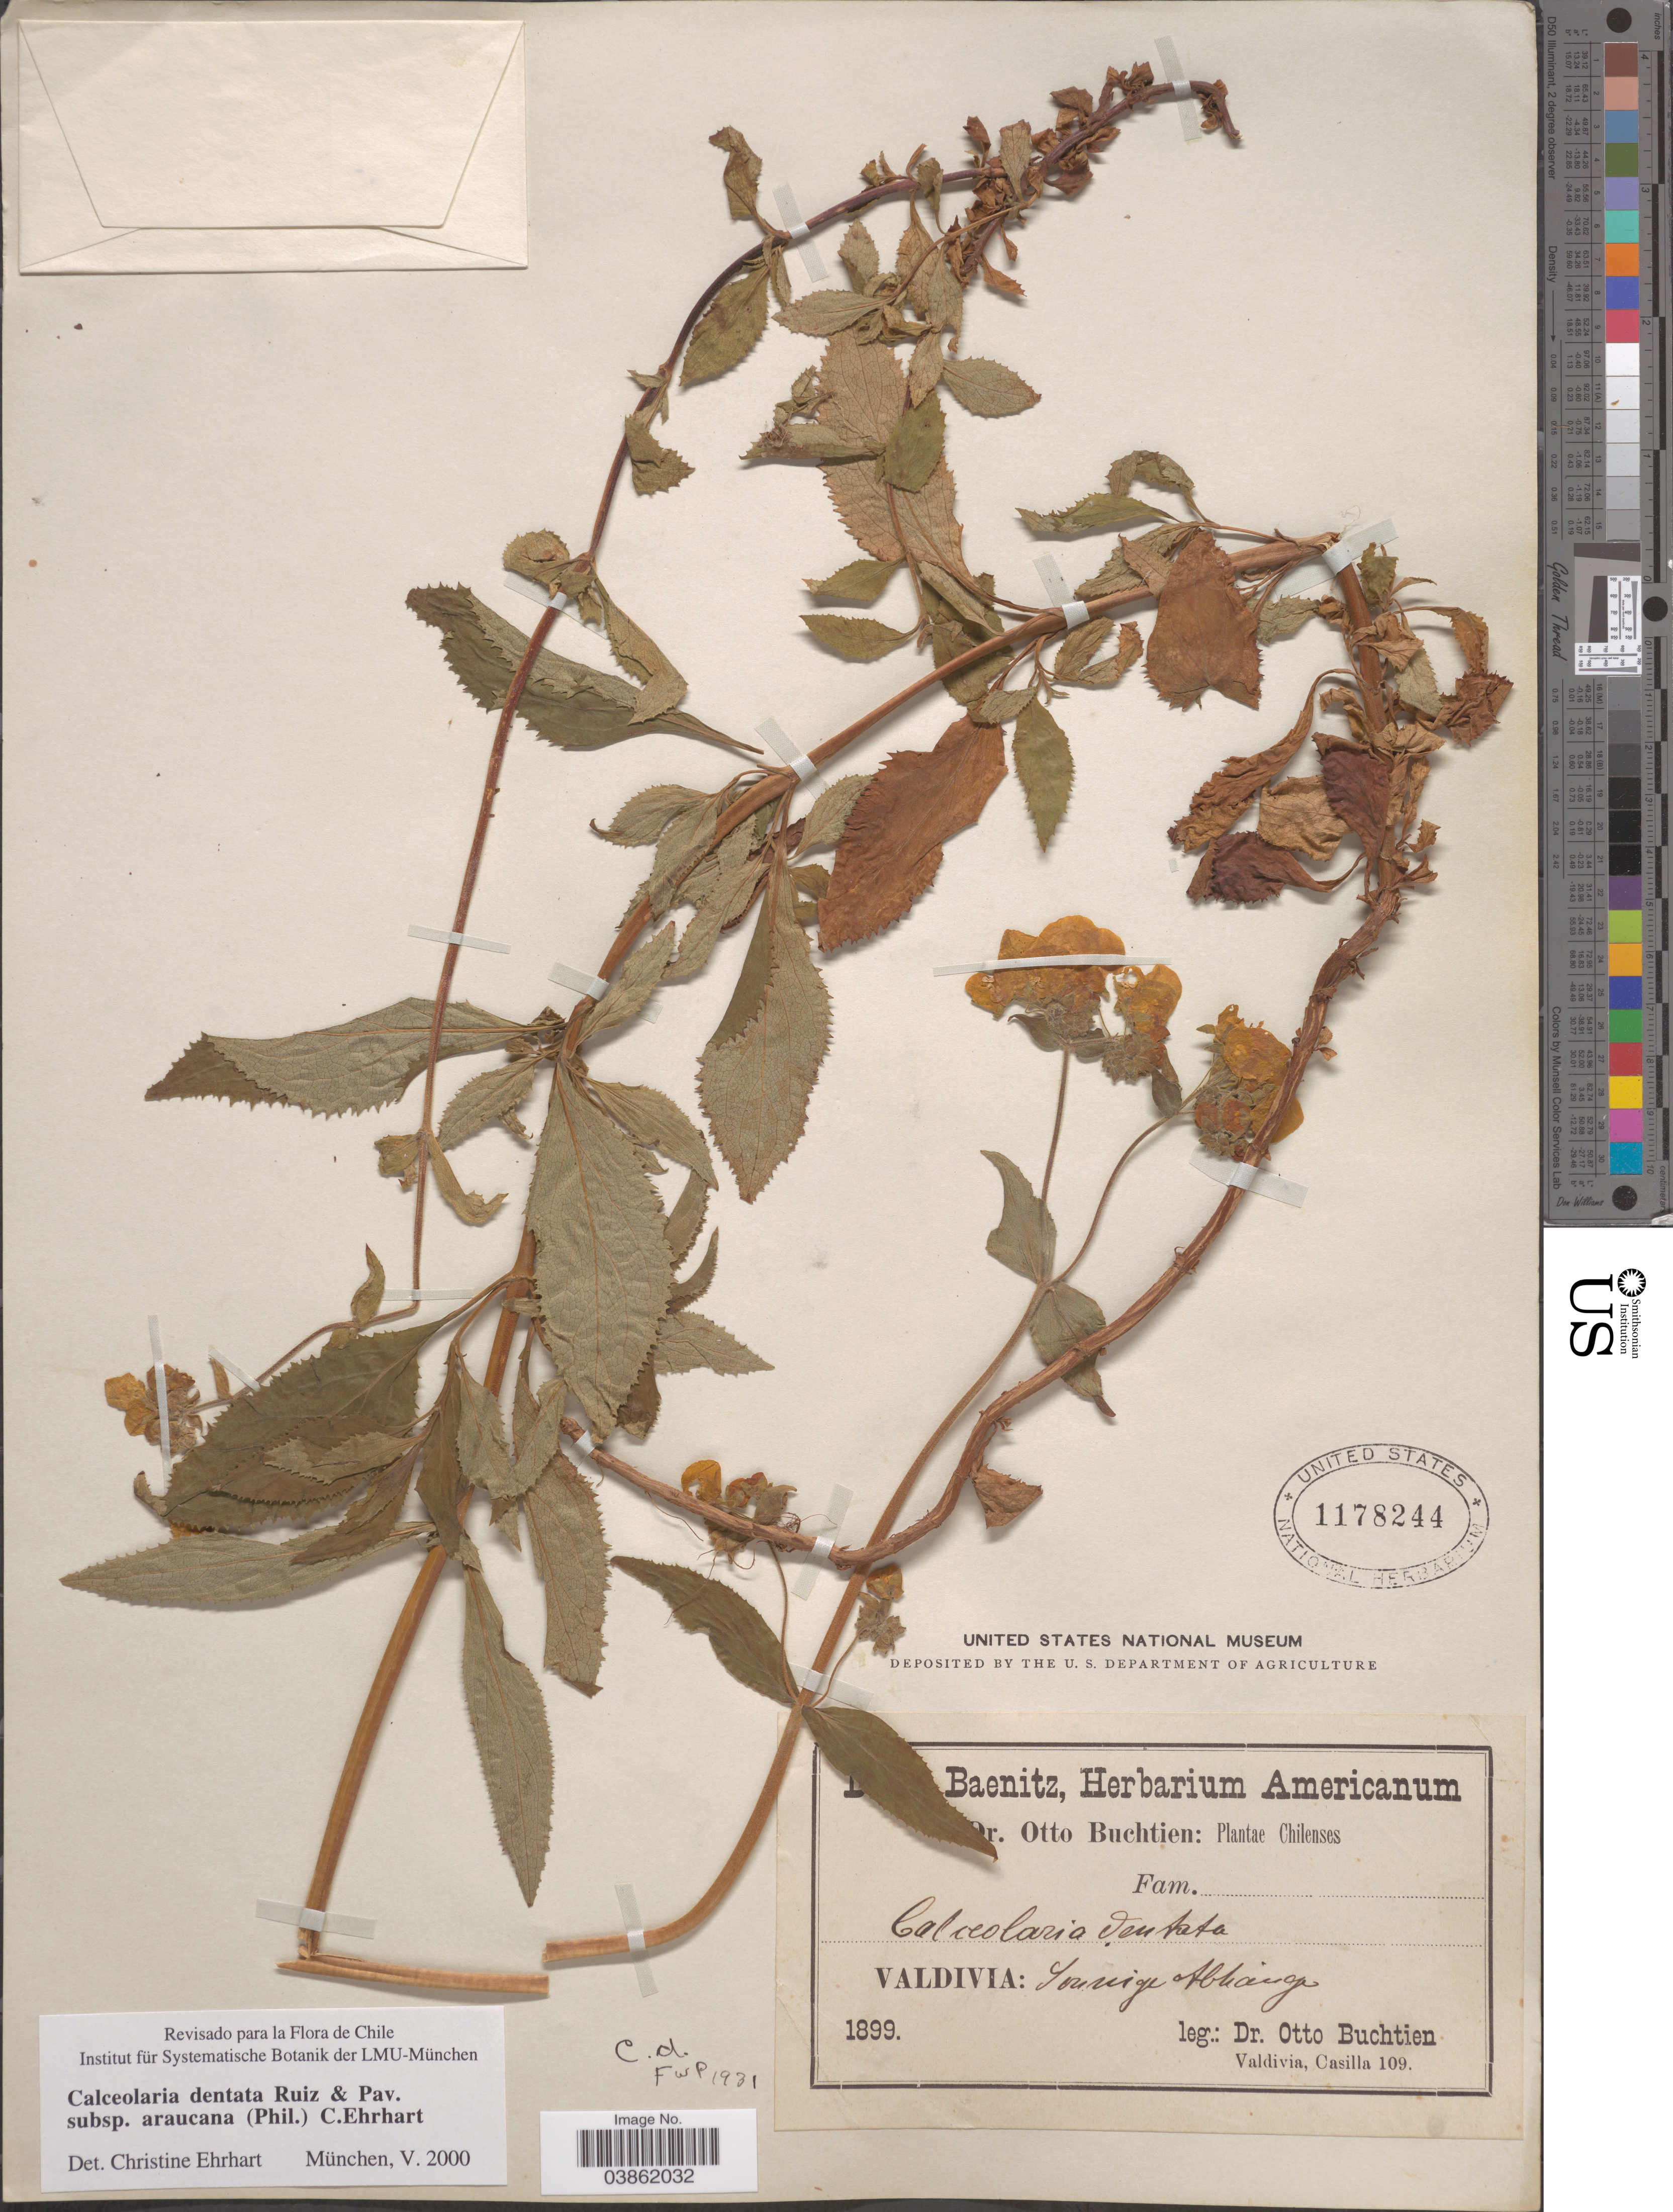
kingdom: Plantae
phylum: Tracheophyta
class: Magnoliopsida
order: Lamiales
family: Calceolariaceae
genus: Calceolaria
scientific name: Calceolaria dentata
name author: Ruiz & Pav.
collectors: O. Buchtien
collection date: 1899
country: Chile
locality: Valdivia: Sonnige Abhange.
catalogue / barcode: US 1178244